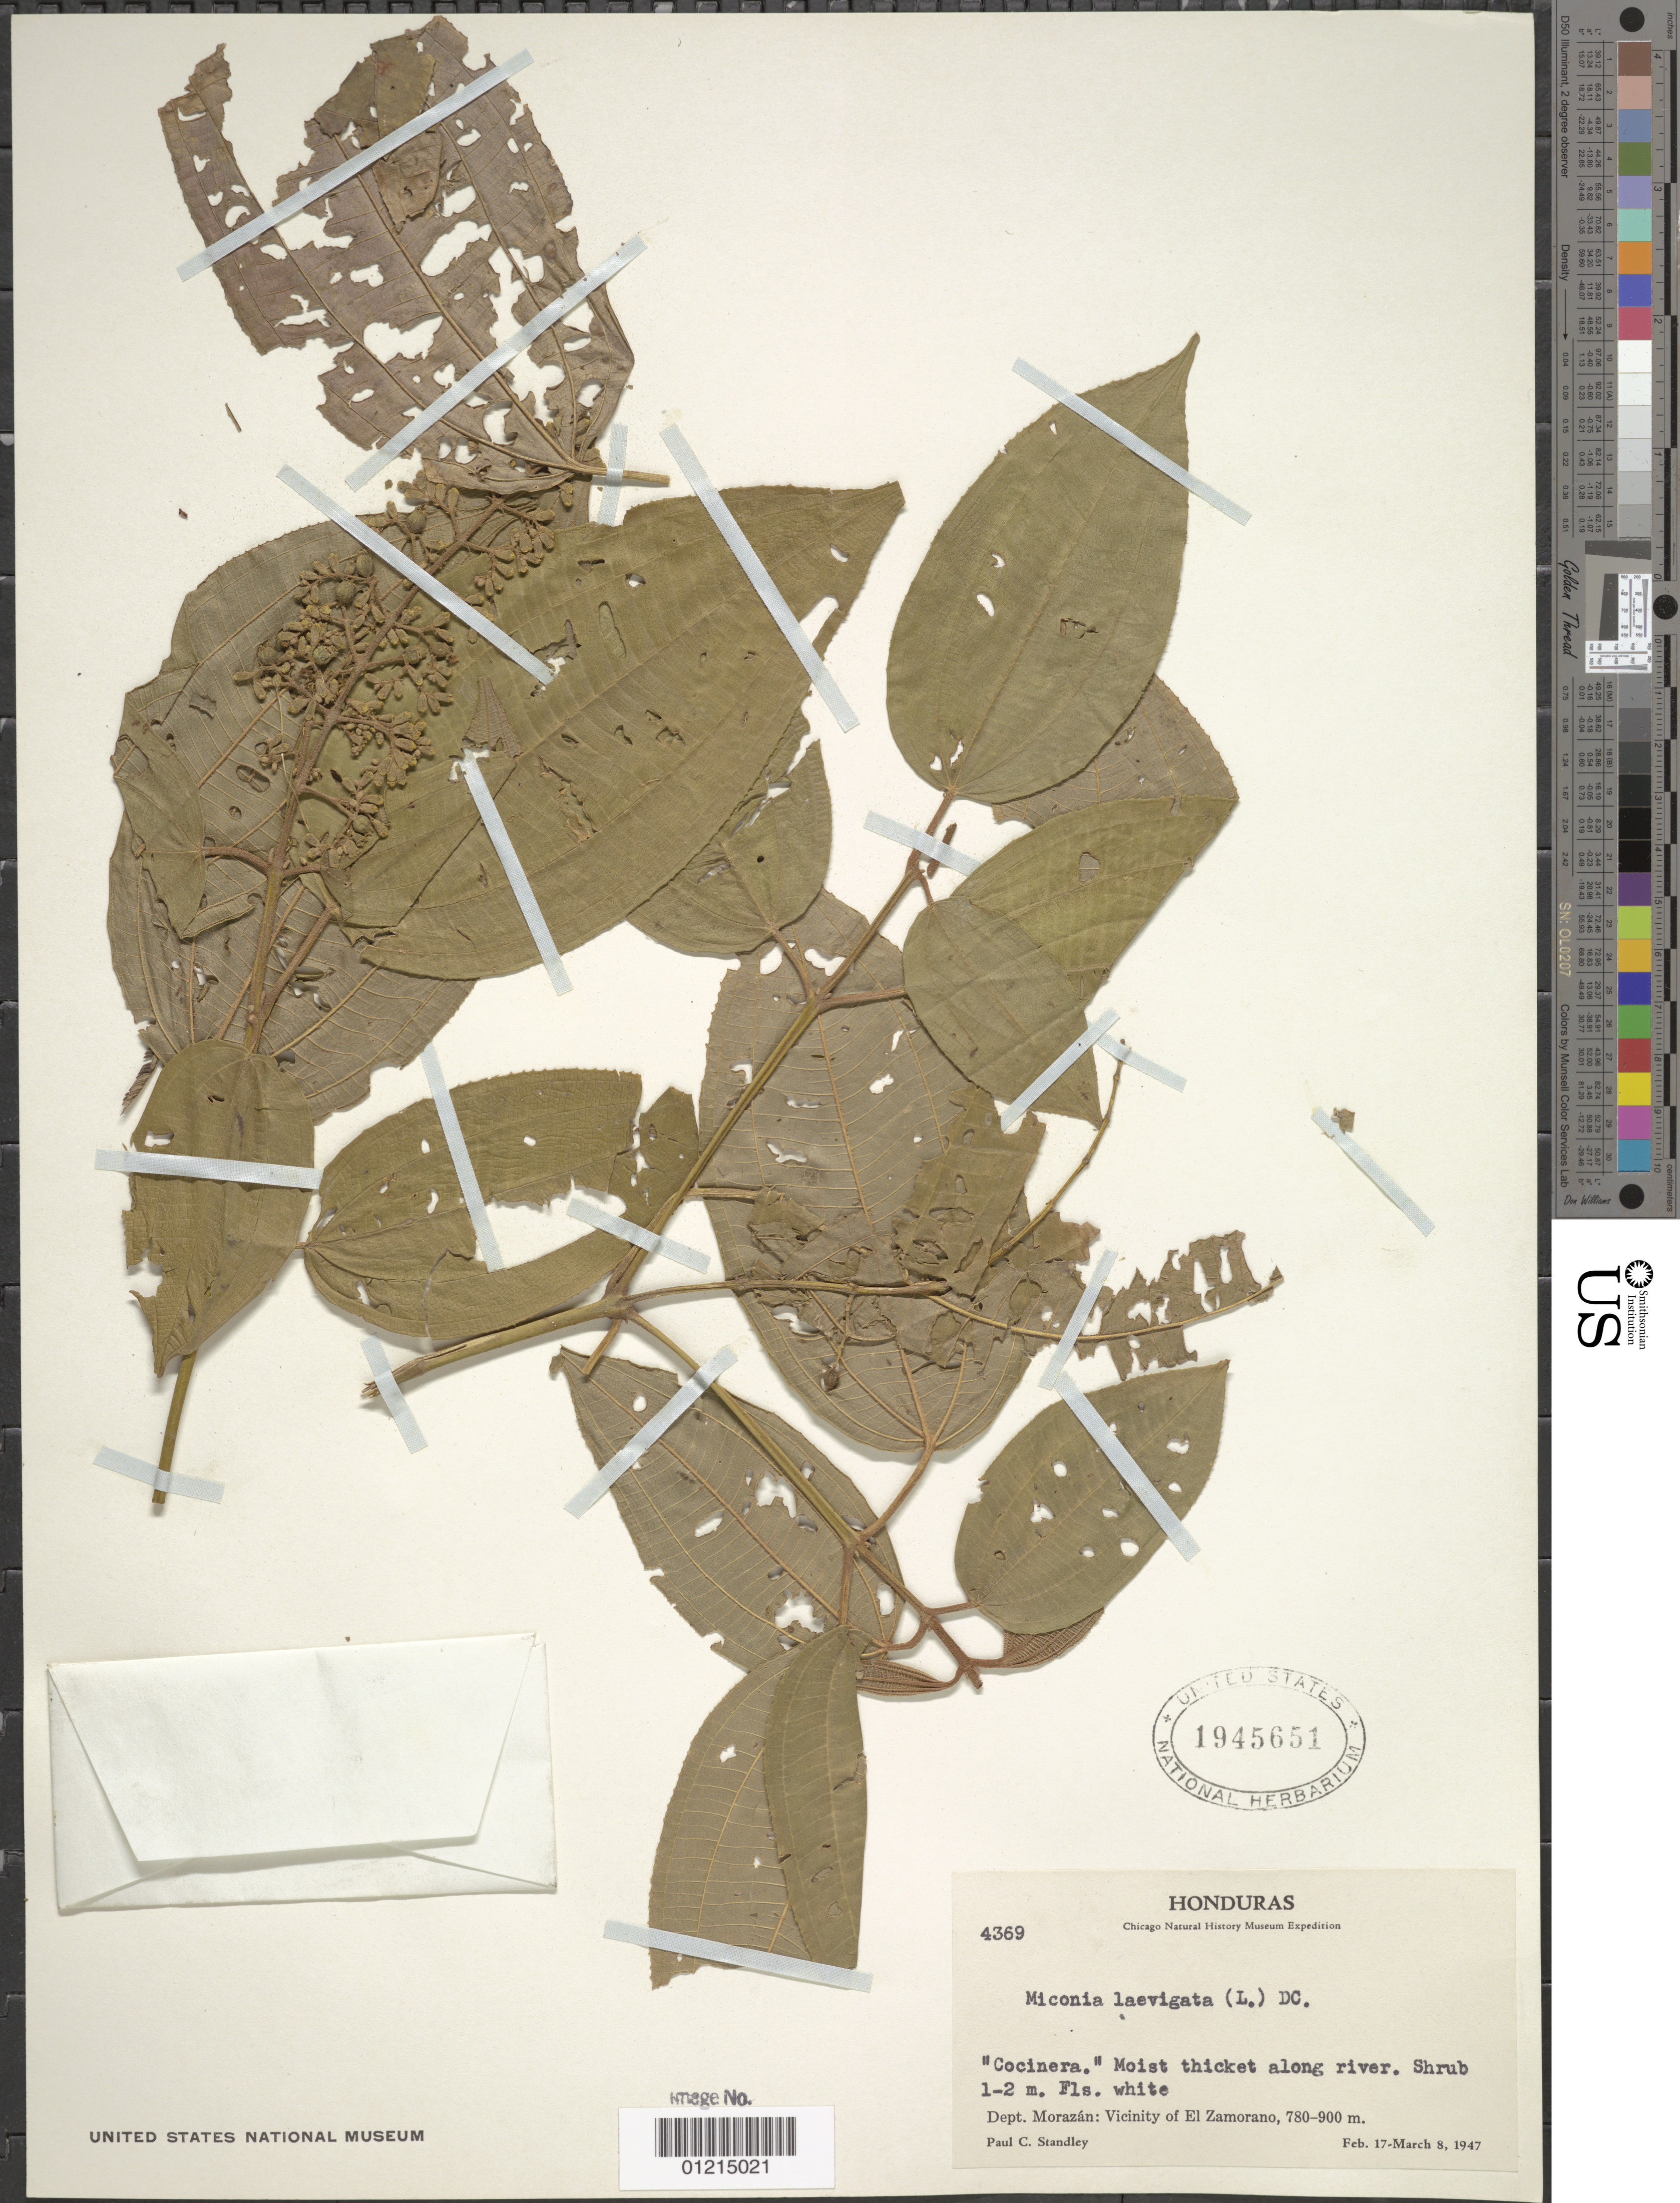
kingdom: Plantae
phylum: Tracheophyta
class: Magnoliopsida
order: Myrtales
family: Melastomataceae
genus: Miconia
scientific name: Miconia laevigata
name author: (L.) D. Don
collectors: P. C. Standley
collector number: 4369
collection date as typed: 17 Feb 1947 to 08 Mar 1947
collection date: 1947-02-17/1947-03-08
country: Honduras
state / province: Fco. Morazán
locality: Vicinity of El Zamorano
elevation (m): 780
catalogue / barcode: US 1945651